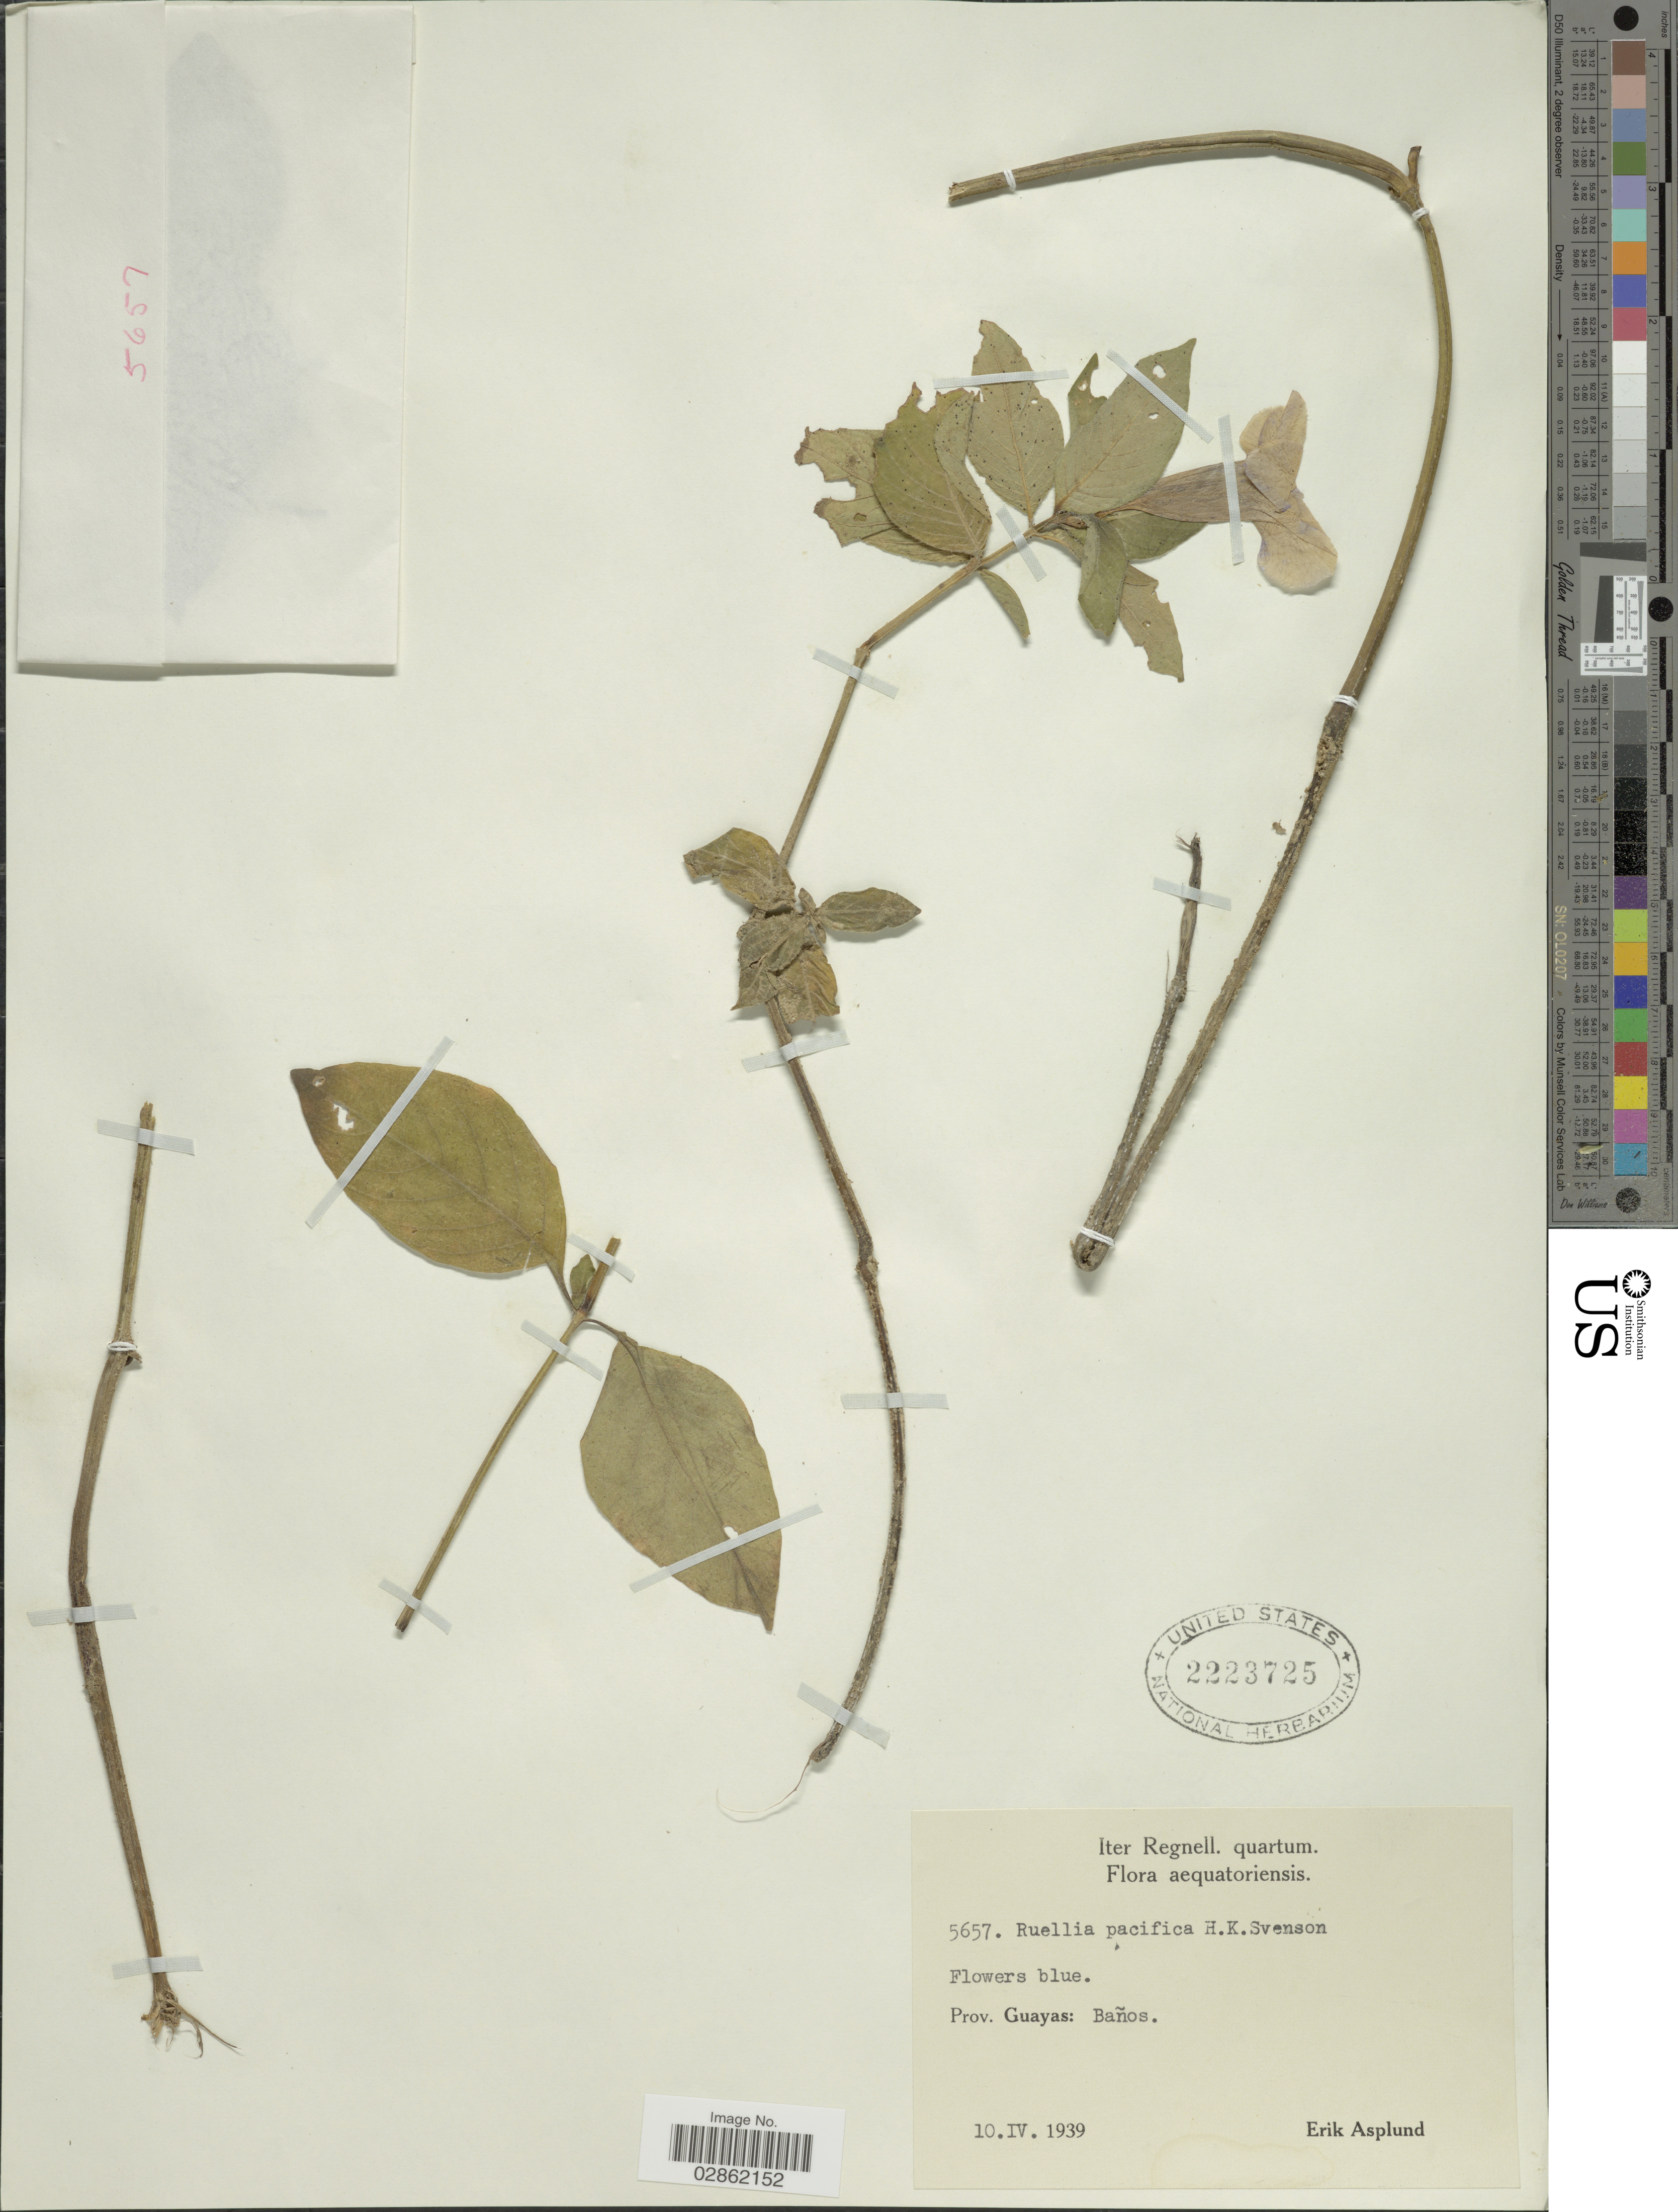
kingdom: Plantae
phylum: Tracheophyta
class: Magnoliopsida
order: Lamiales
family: Acanthaceae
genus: Ruellia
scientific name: Ruellia spectabilis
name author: (Hook.) G. Nicholson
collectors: E. Asplund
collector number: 5657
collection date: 1939-04-10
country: Ecuador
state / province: Guayas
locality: Baños.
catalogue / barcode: US 2223725